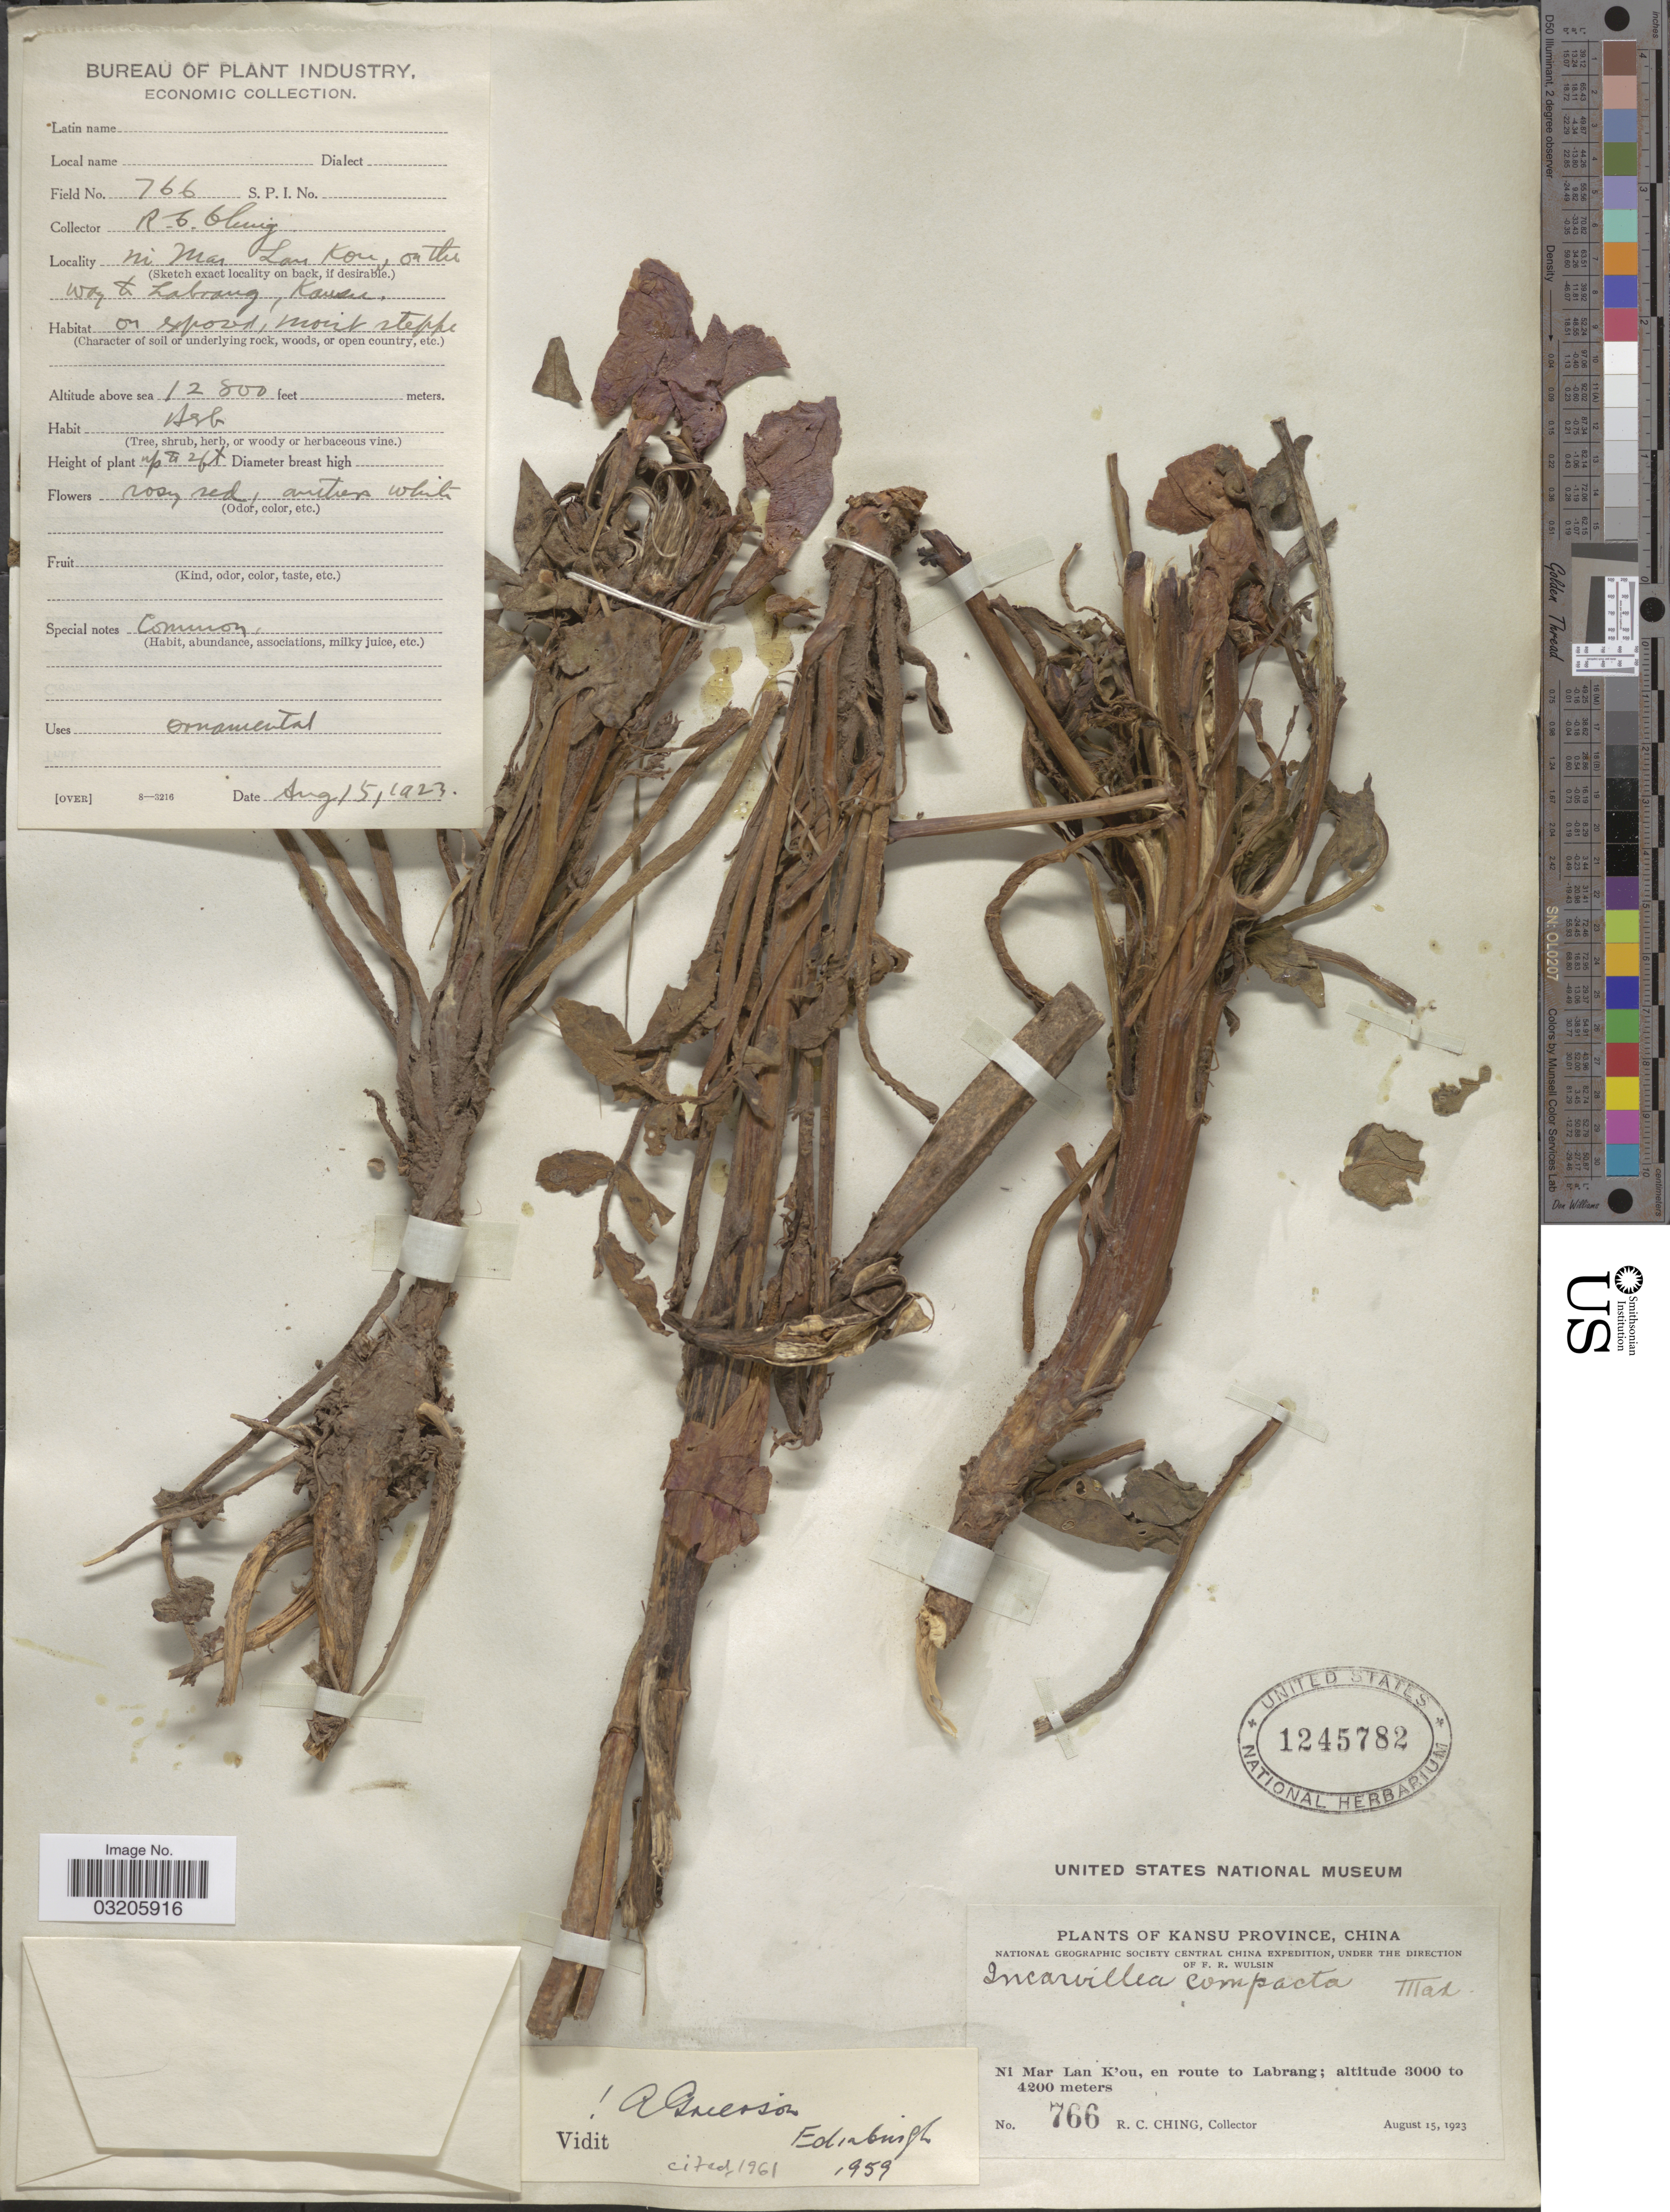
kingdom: Plantae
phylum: Tracheophyta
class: Magnoliopsida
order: Lamiales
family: Bignoniaceae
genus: Incarvillea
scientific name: Incarvillea compacta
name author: Maxim.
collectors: R. C. Ching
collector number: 766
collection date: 1923-08-15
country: China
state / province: Gansu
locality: Ni Mar Lan K'ou, en route Labrang, Kansu.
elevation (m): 3901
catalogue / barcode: US 1245782